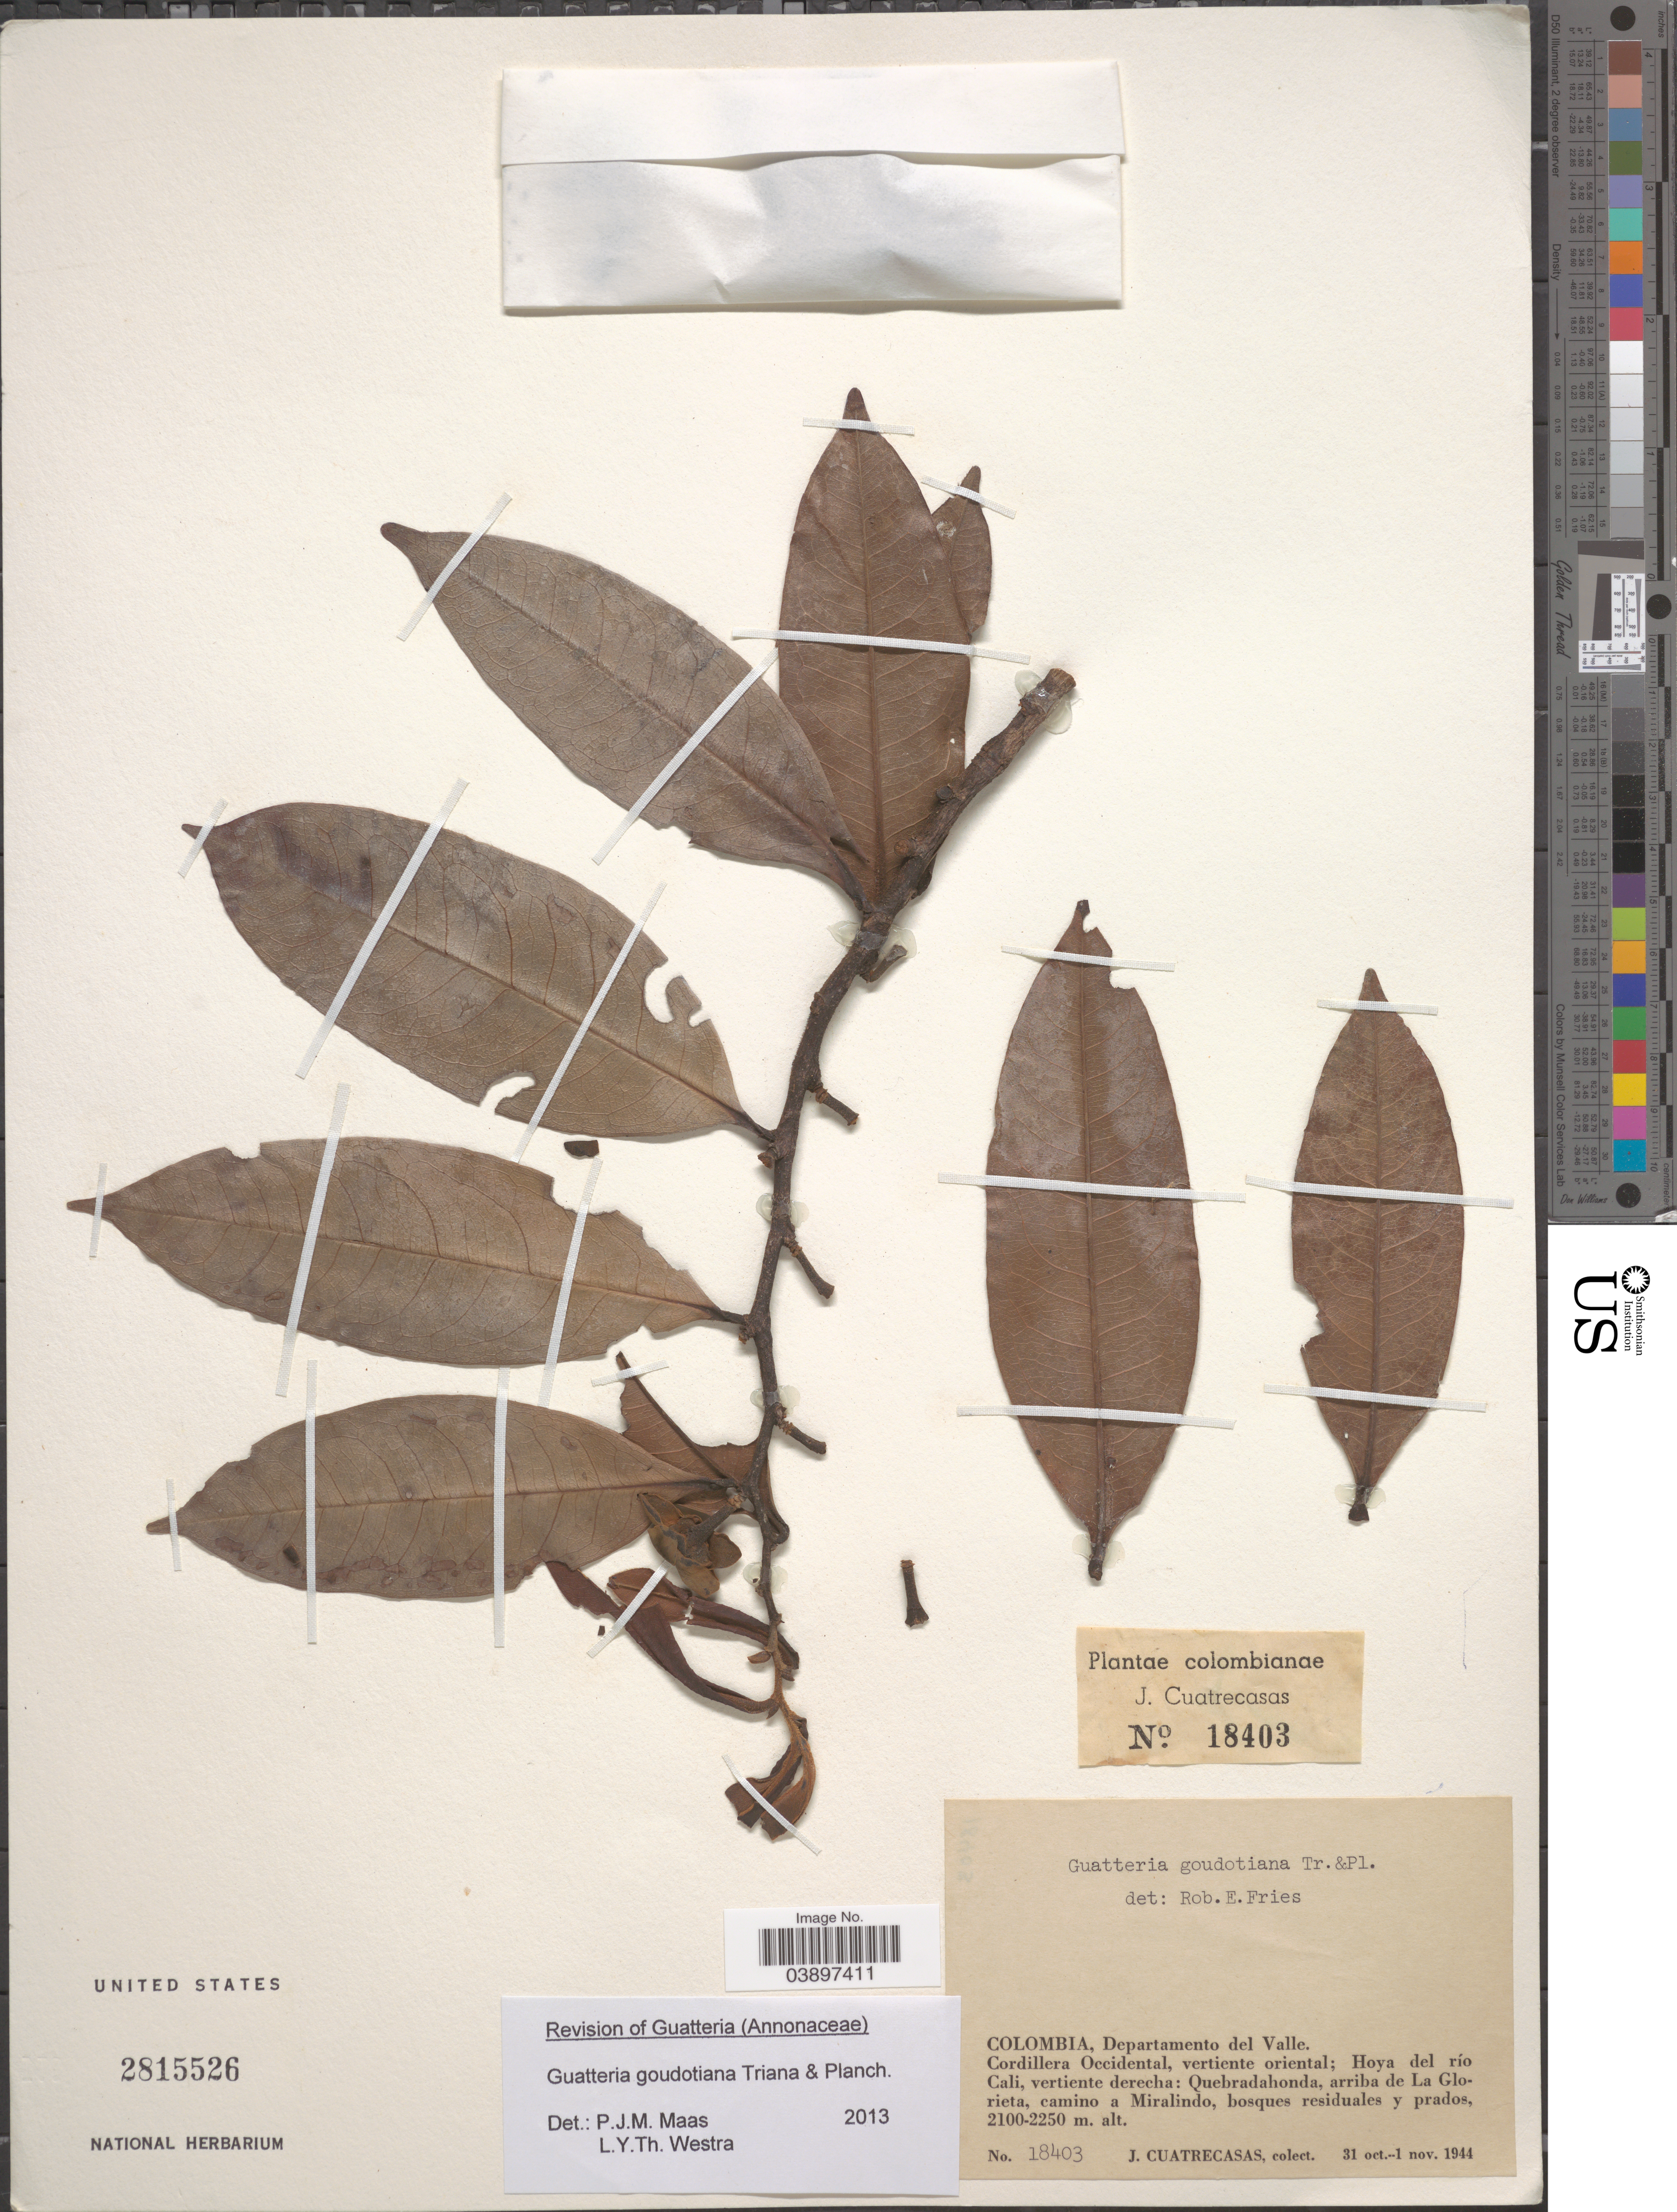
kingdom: Plantae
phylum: Tracheophyta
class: Magnoliopsida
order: Magnoliales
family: Annonaceae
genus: Guatteria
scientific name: Guatteria goudotiana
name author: Triana & Planch.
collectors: J. Cuatrecasas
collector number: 18403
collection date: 1944-10-31/1944-11-01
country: Colombia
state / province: Valle del Cauca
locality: Departamento del Valle. Cordillera Occidental, vertiente oriental; Hoya del río Cali, vertiente derecha: Quebradahonda, arriba de La Glorieta, camino a Miralindo.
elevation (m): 2100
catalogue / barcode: US 2815526